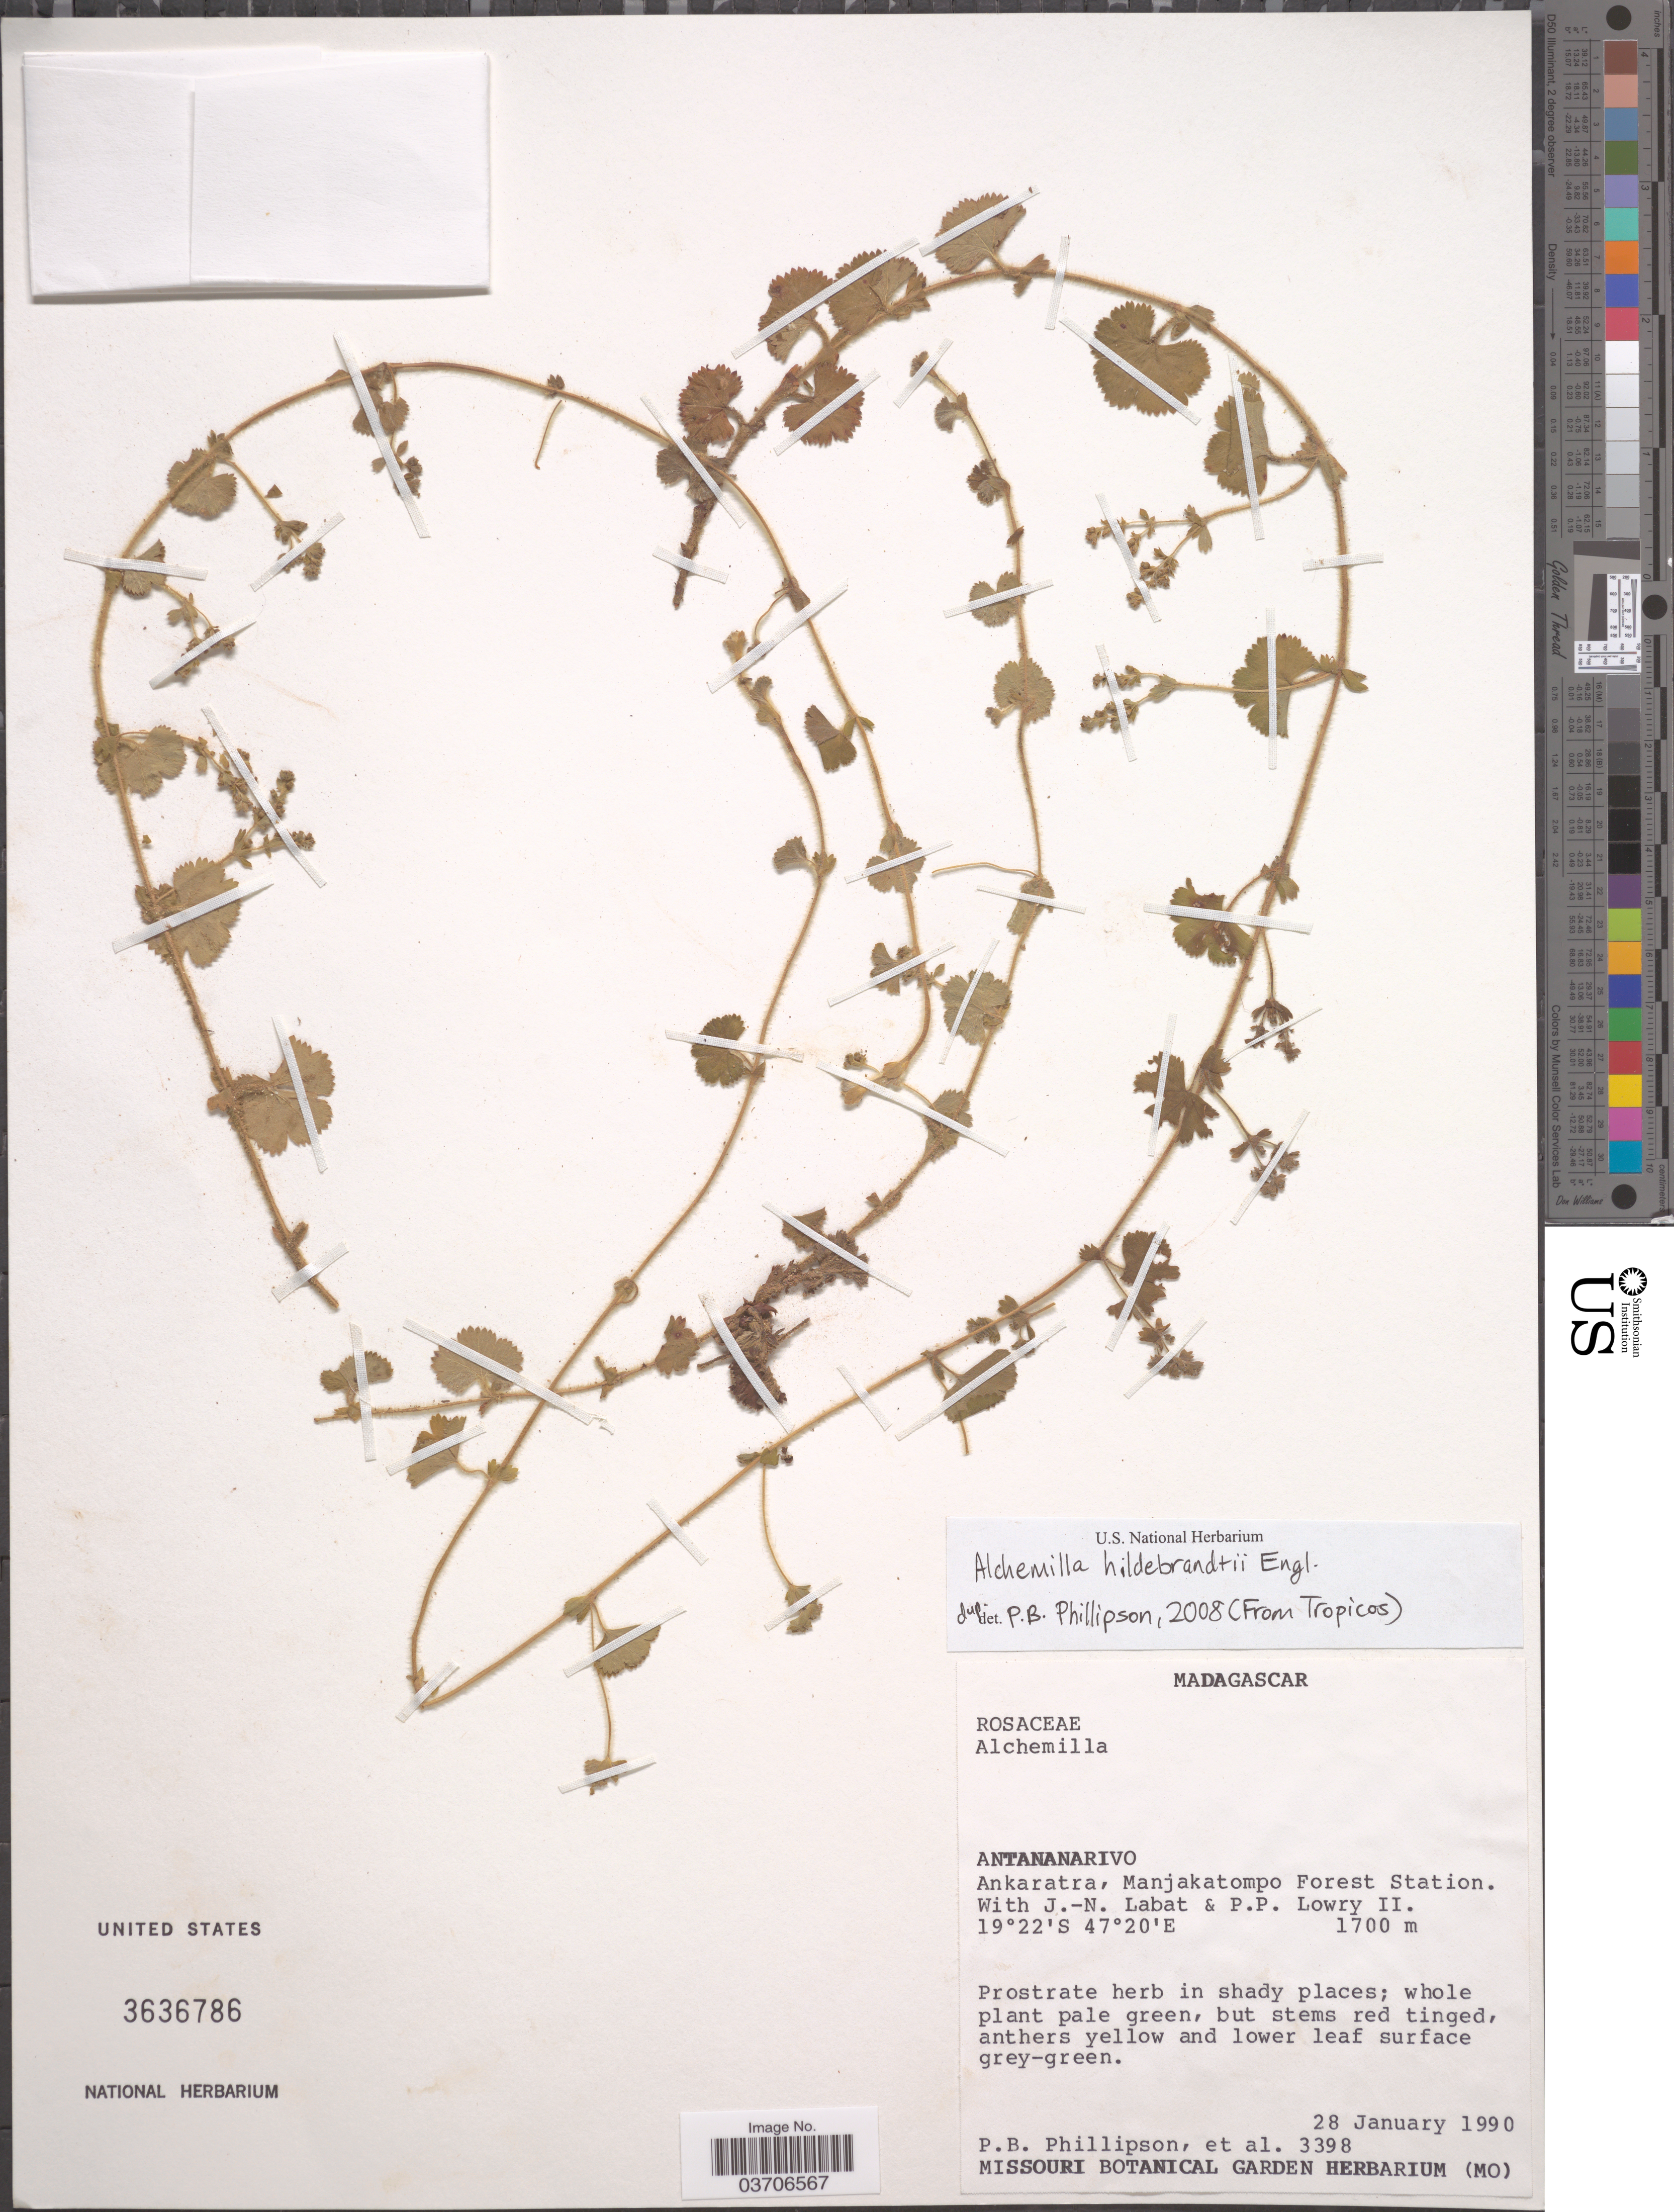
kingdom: Plantae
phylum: Tracheophyta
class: Magnoliopsida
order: Rosales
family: Rosaceae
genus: Alchemilla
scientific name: Alchemilla hildebrandtii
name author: Engl.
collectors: P. B. Phillipson & et al.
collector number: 3398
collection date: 1990-01-28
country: Madagascar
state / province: Vakinankaratra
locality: Ankaratra, Manjakatompo Forest Station.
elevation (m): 1700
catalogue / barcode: US 3636786